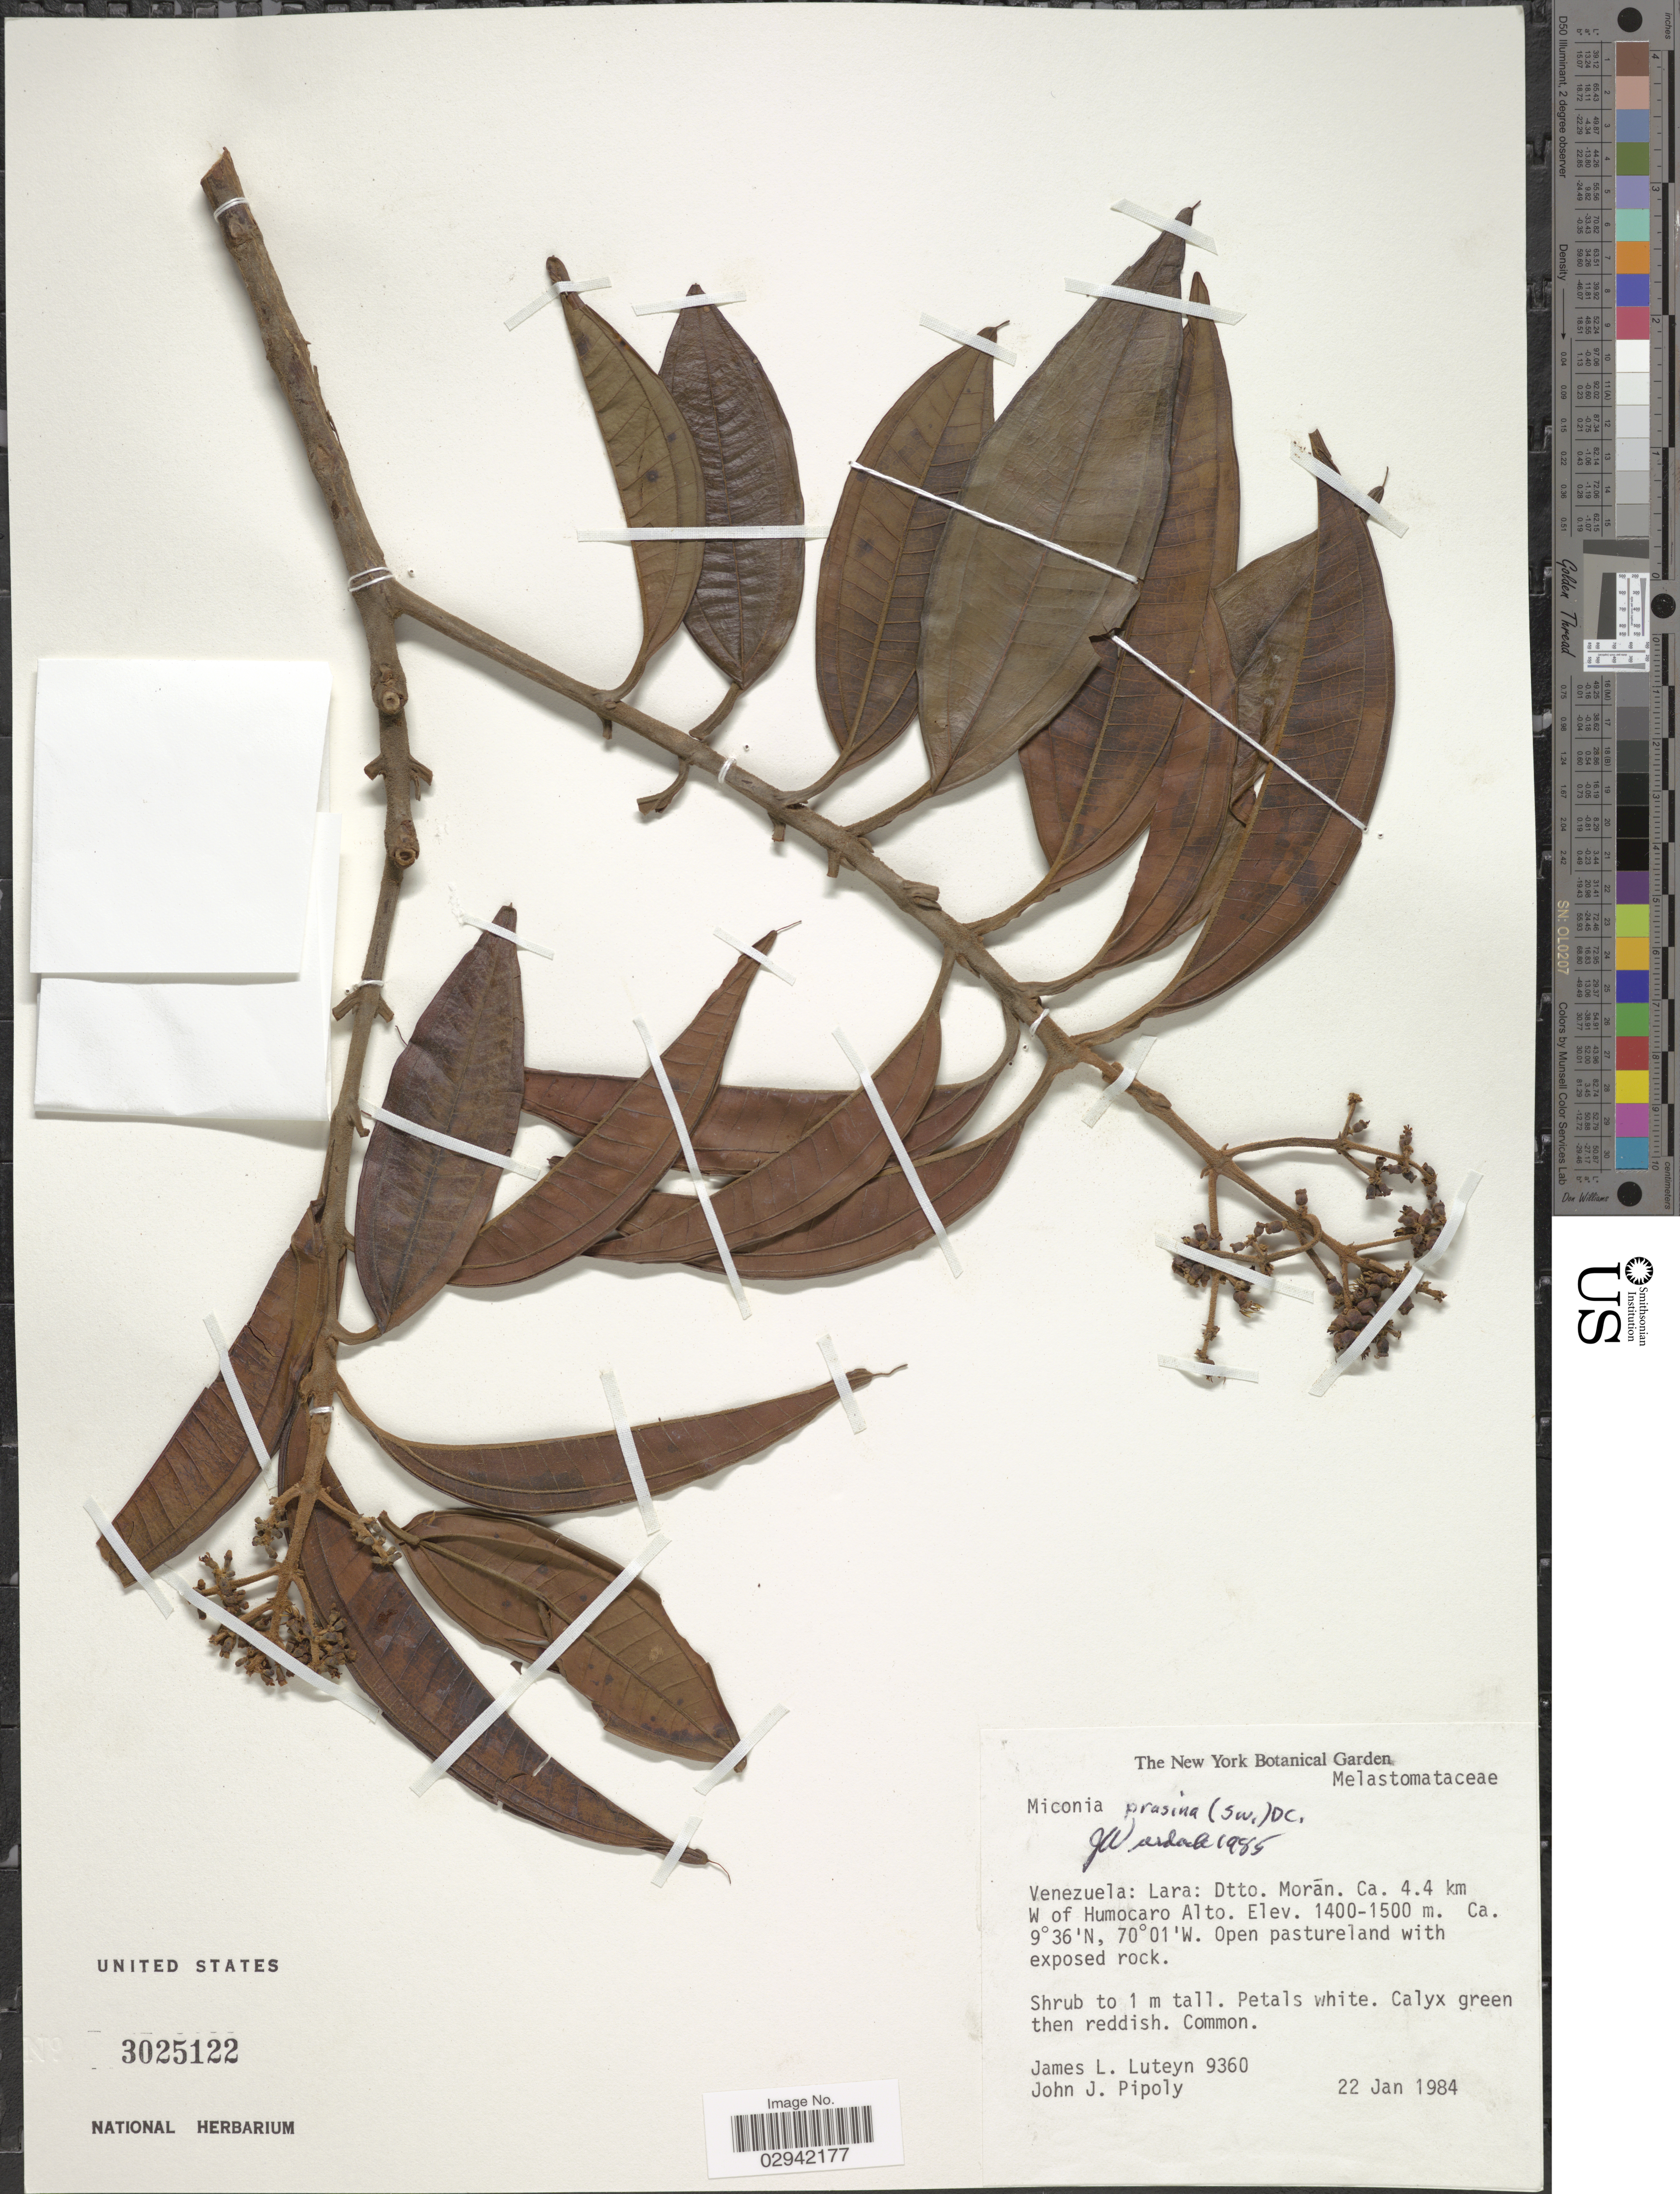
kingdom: Plantae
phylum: Tracheophyta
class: Magnoliopsida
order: Myrtales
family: Melastomataceae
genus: Miconia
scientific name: Miconia prasina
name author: (Sw.) DC.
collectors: J. Luteyn & J. J. Pipoly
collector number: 9360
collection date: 1984-01-22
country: Venezuela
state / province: Lara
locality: Dtto. Morán. Ca. 4.4 km W of Humocaro Alto.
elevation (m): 1400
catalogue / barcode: US 3025122